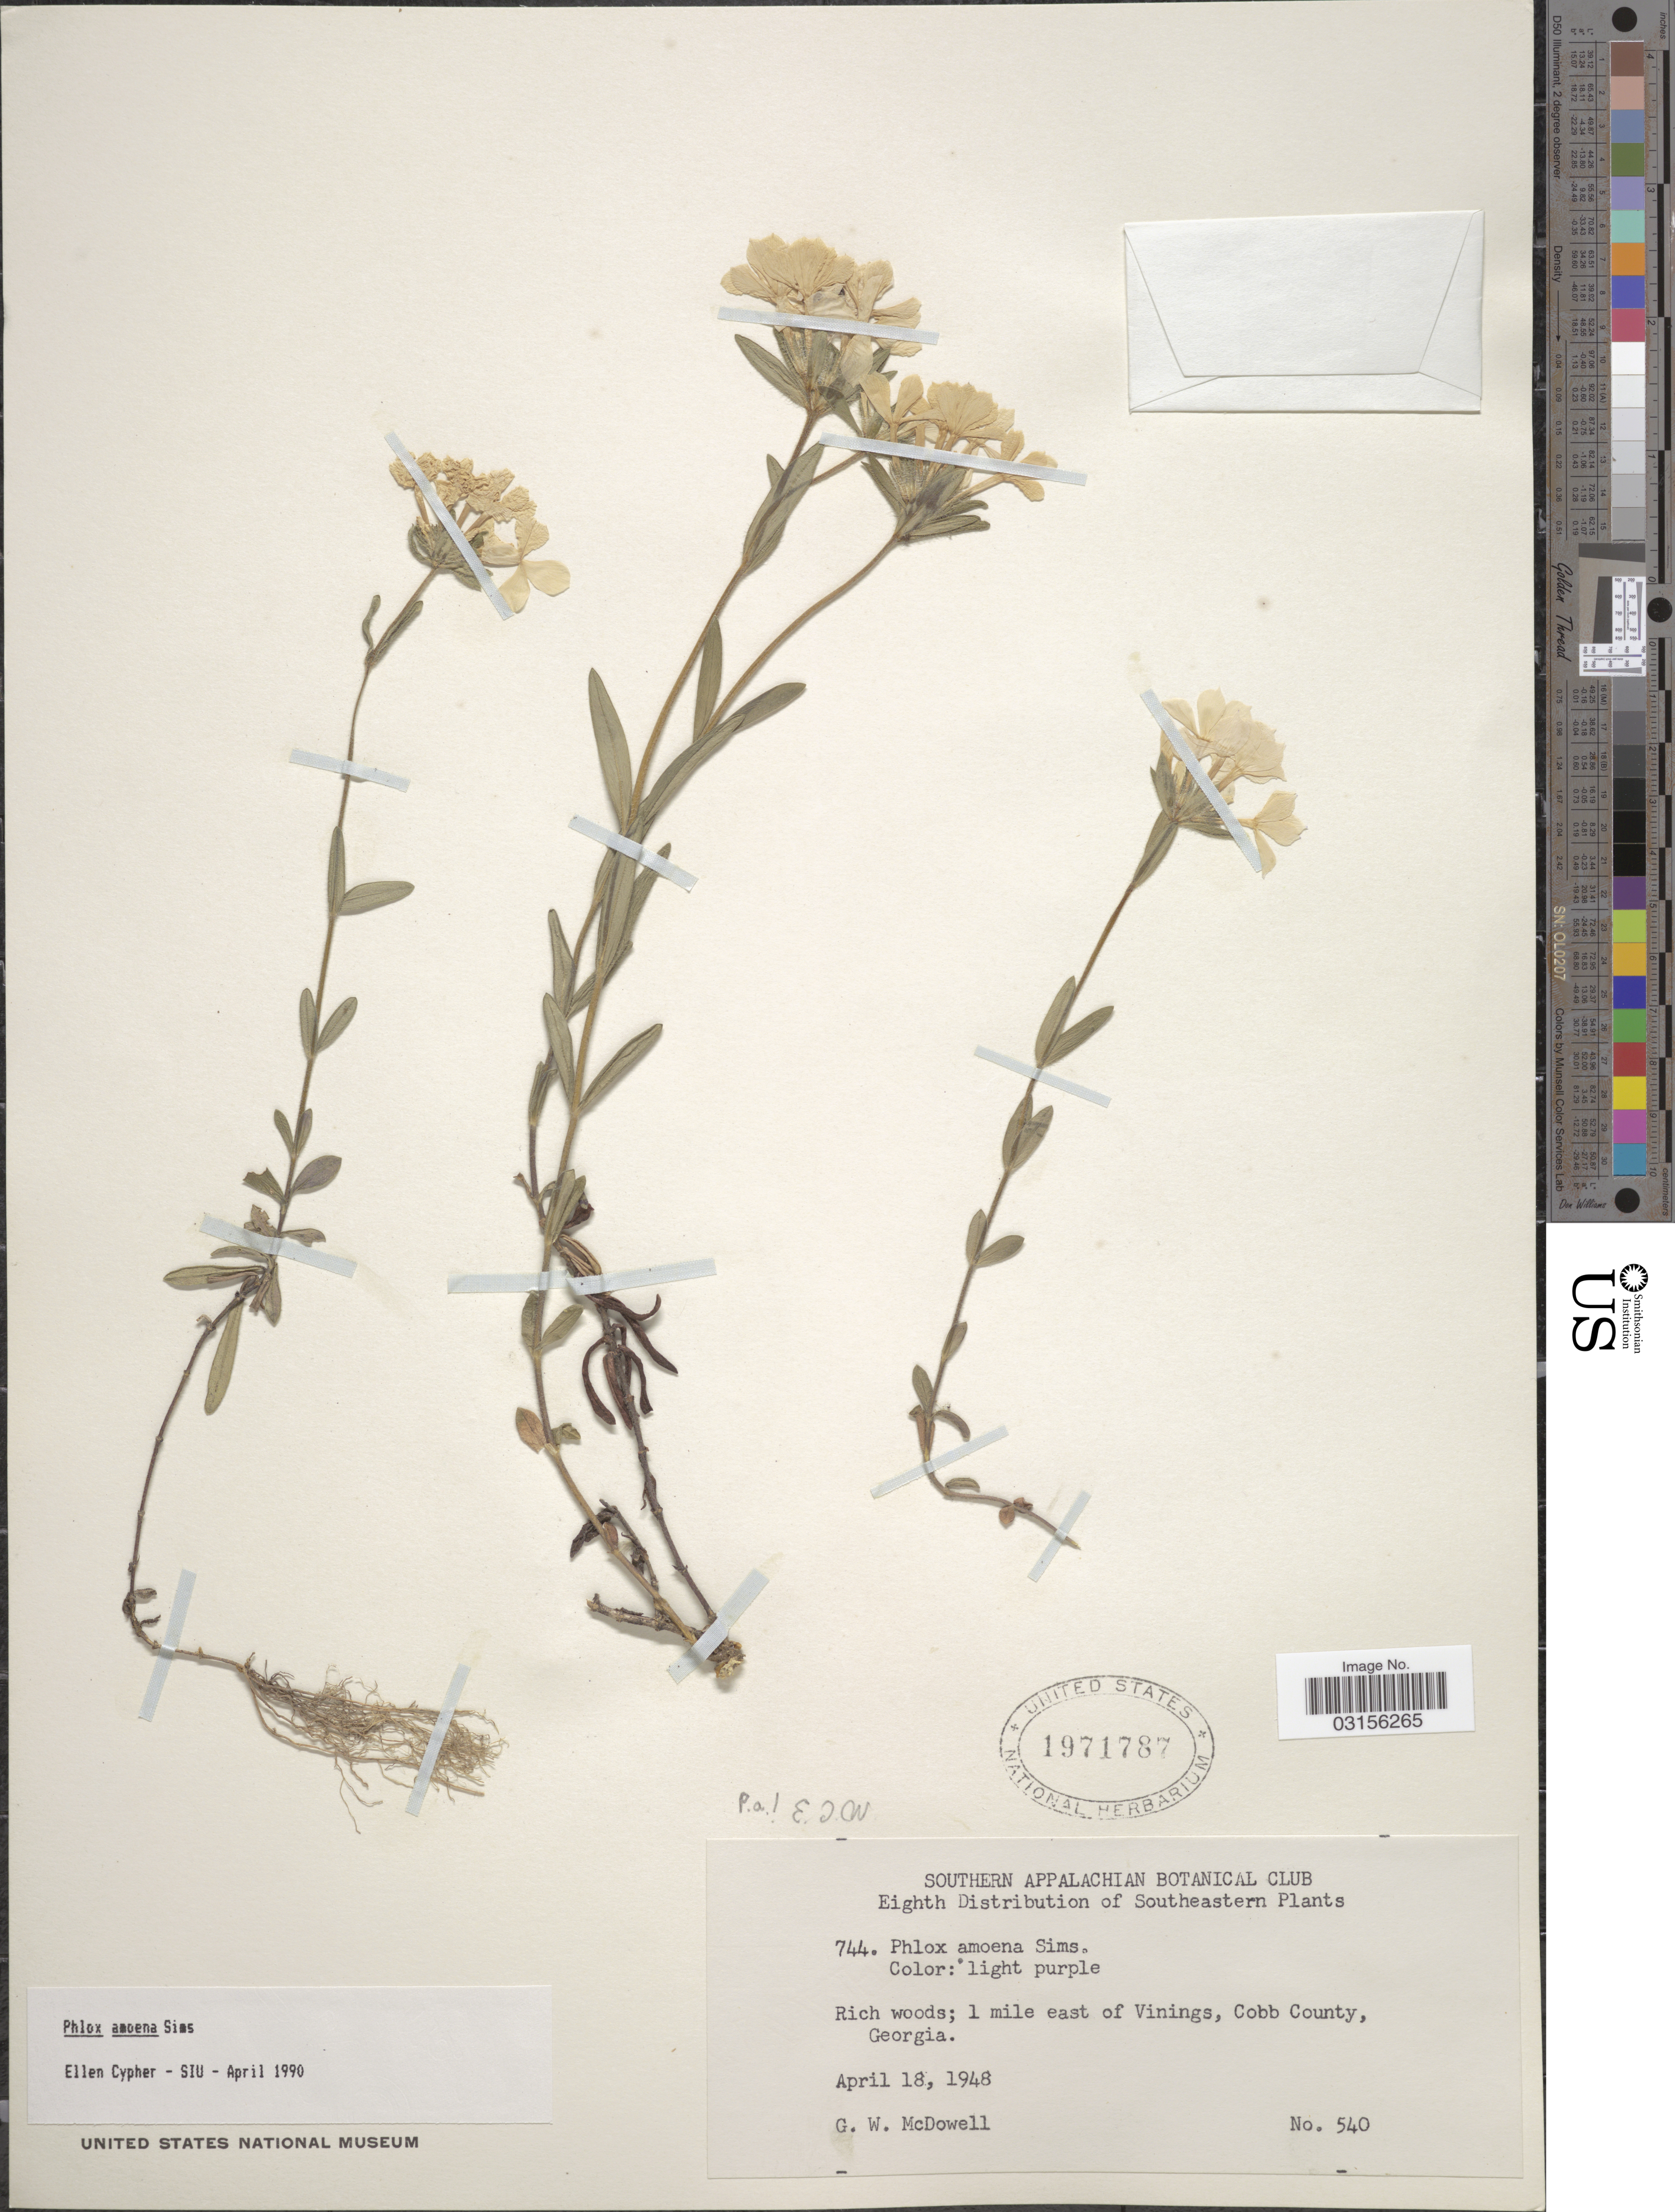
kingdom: Plantae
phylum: Tracheophyta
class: Magnoliopsida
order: Ericales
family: Polemoniaceae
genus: Phlox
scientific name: Phlox amoena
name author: Sims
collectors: G. McDowell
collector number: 540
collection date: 1948-04-18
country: United States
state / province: Georgia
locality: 1 mile east of Vinings, Cobb County.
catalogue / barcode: US 1971787